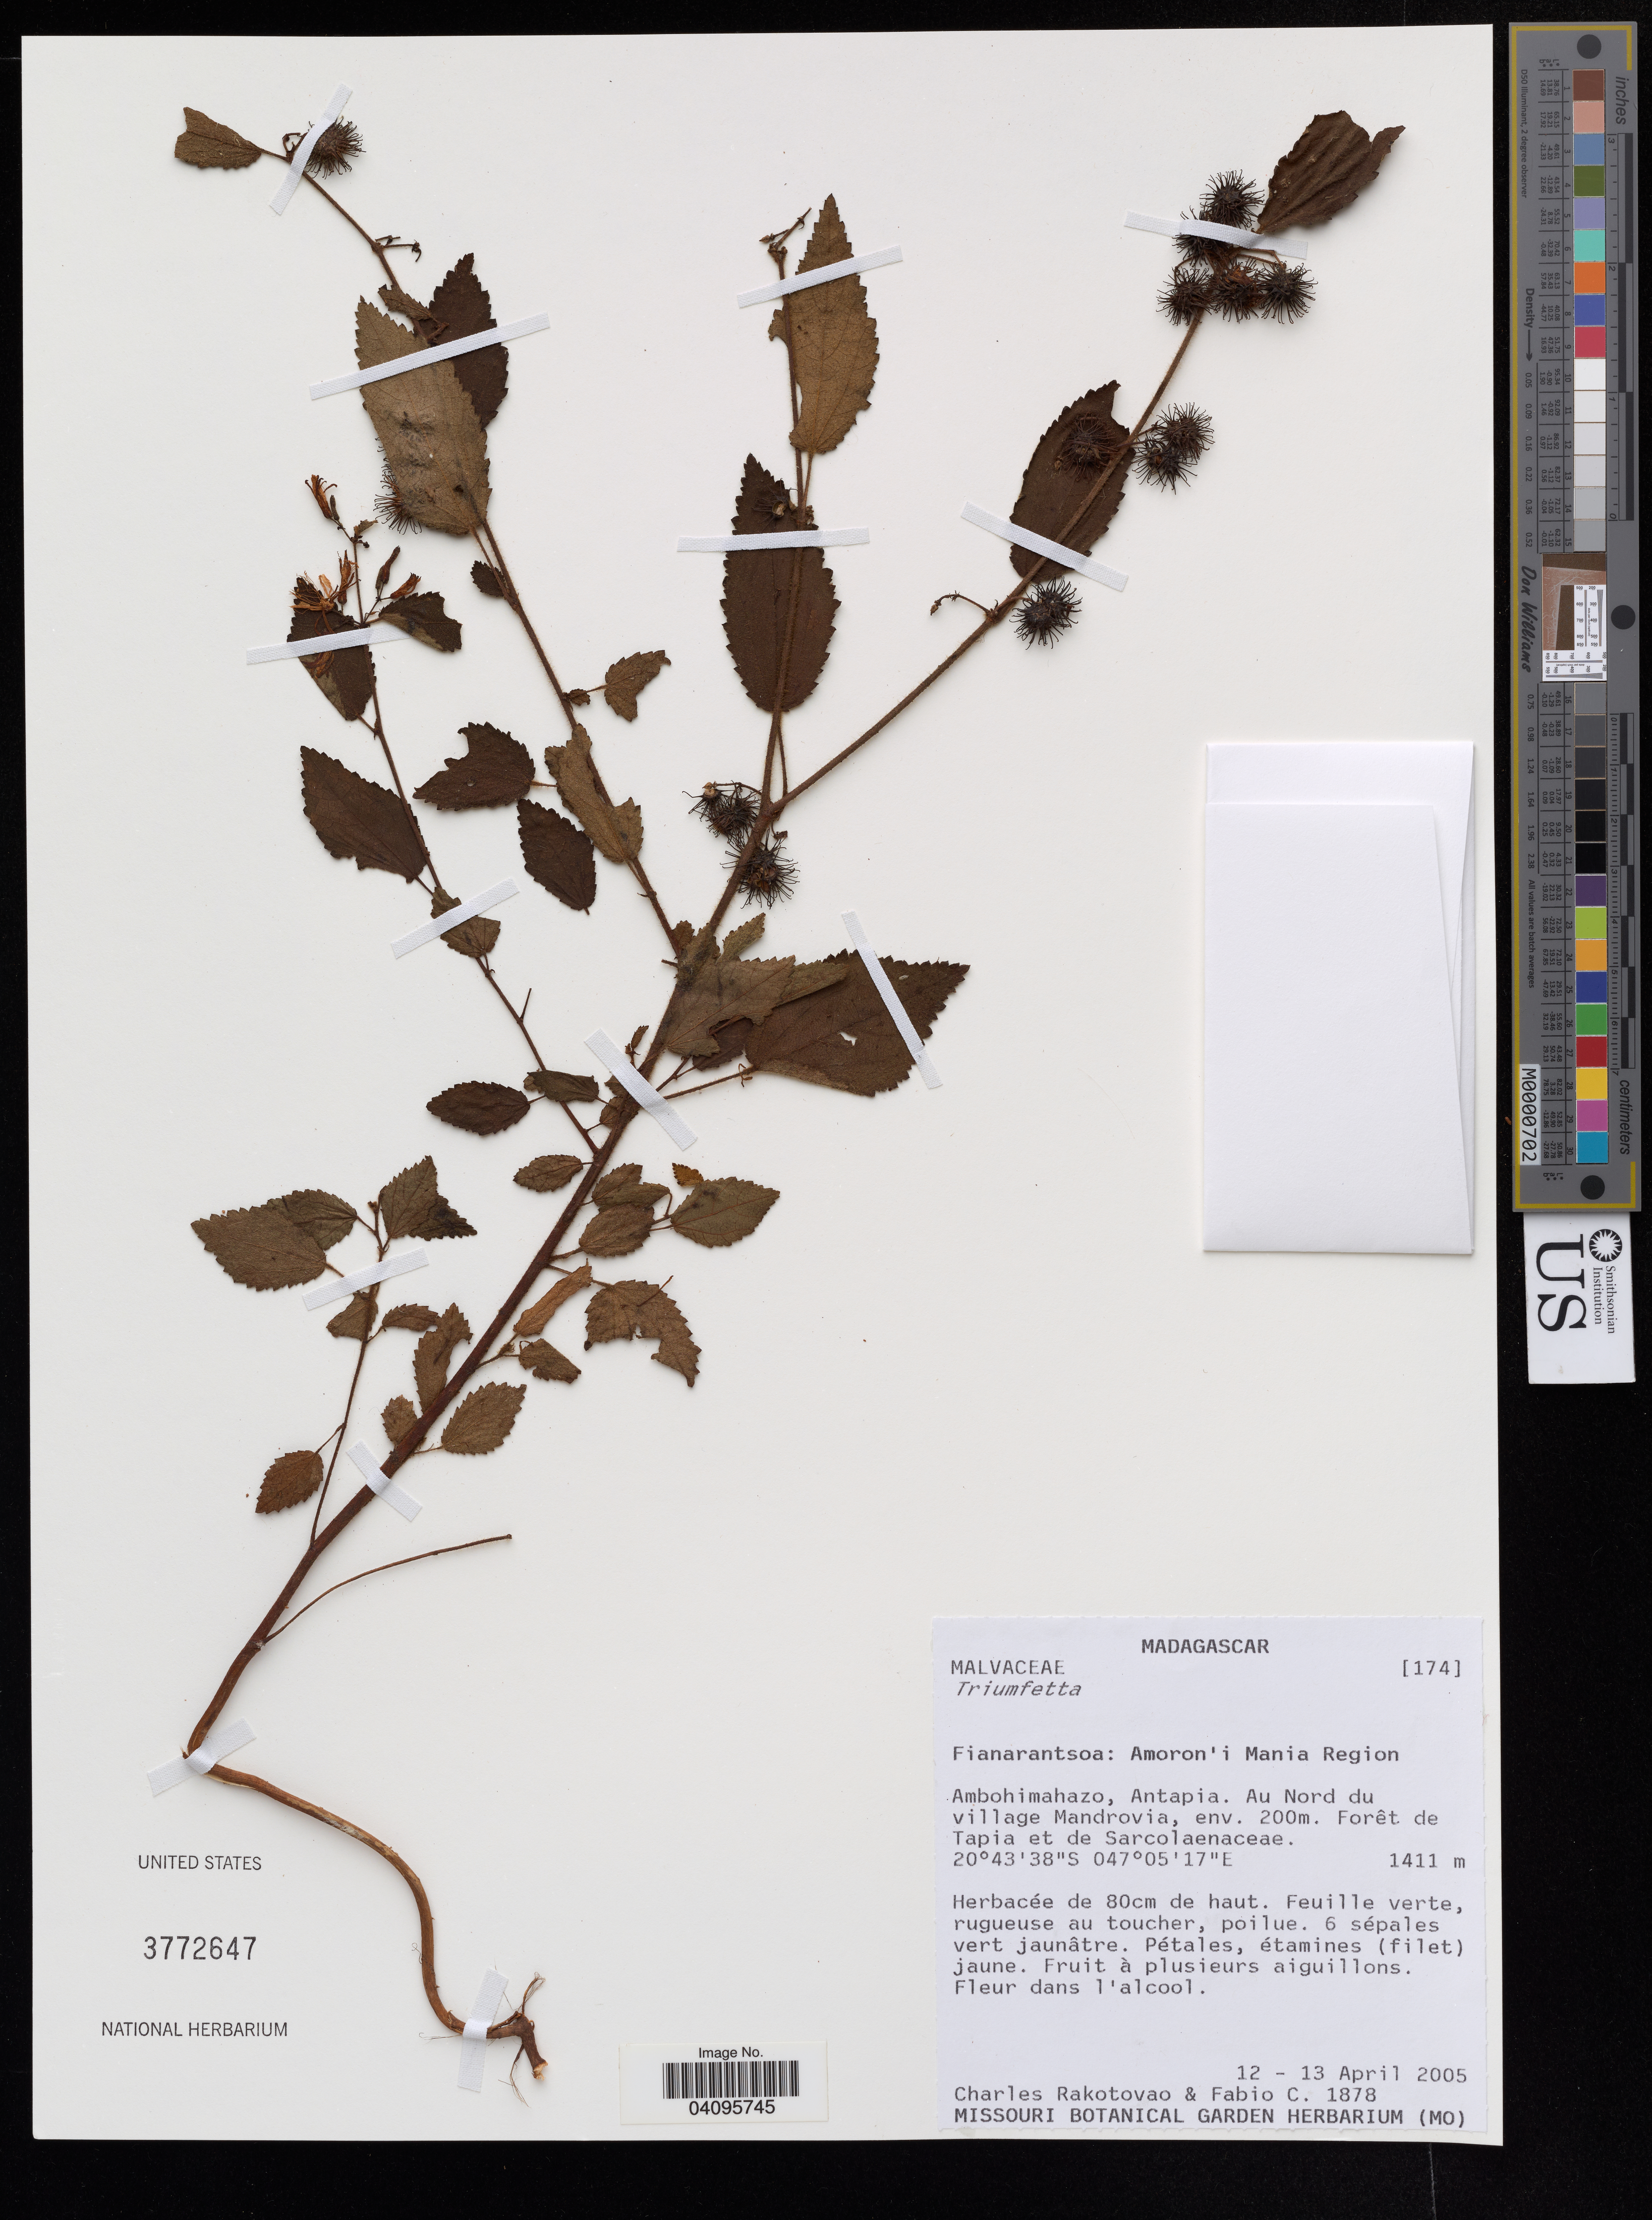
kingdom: Plantae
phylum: Tracheophyta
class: Magnoliopsida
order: Malvales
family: Malvaceae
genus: Triumfetta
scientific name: Triumfetta pilosa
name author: Roth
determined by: Dorr, Laurence J., Curator (BOT), Smithsonian Institution - National Museum of Natural History (UNITED STATES)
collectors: C. Rakotovao & F. Ávila C.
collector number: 1878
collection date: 2005-04-12/2005-04-13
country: Madagascar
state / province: Amoron'i Mania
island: Madagascar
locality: Ambohimahazo, Antapia. Au Nord du village Mandrovia.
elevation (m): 1441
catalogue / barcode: US 3772647